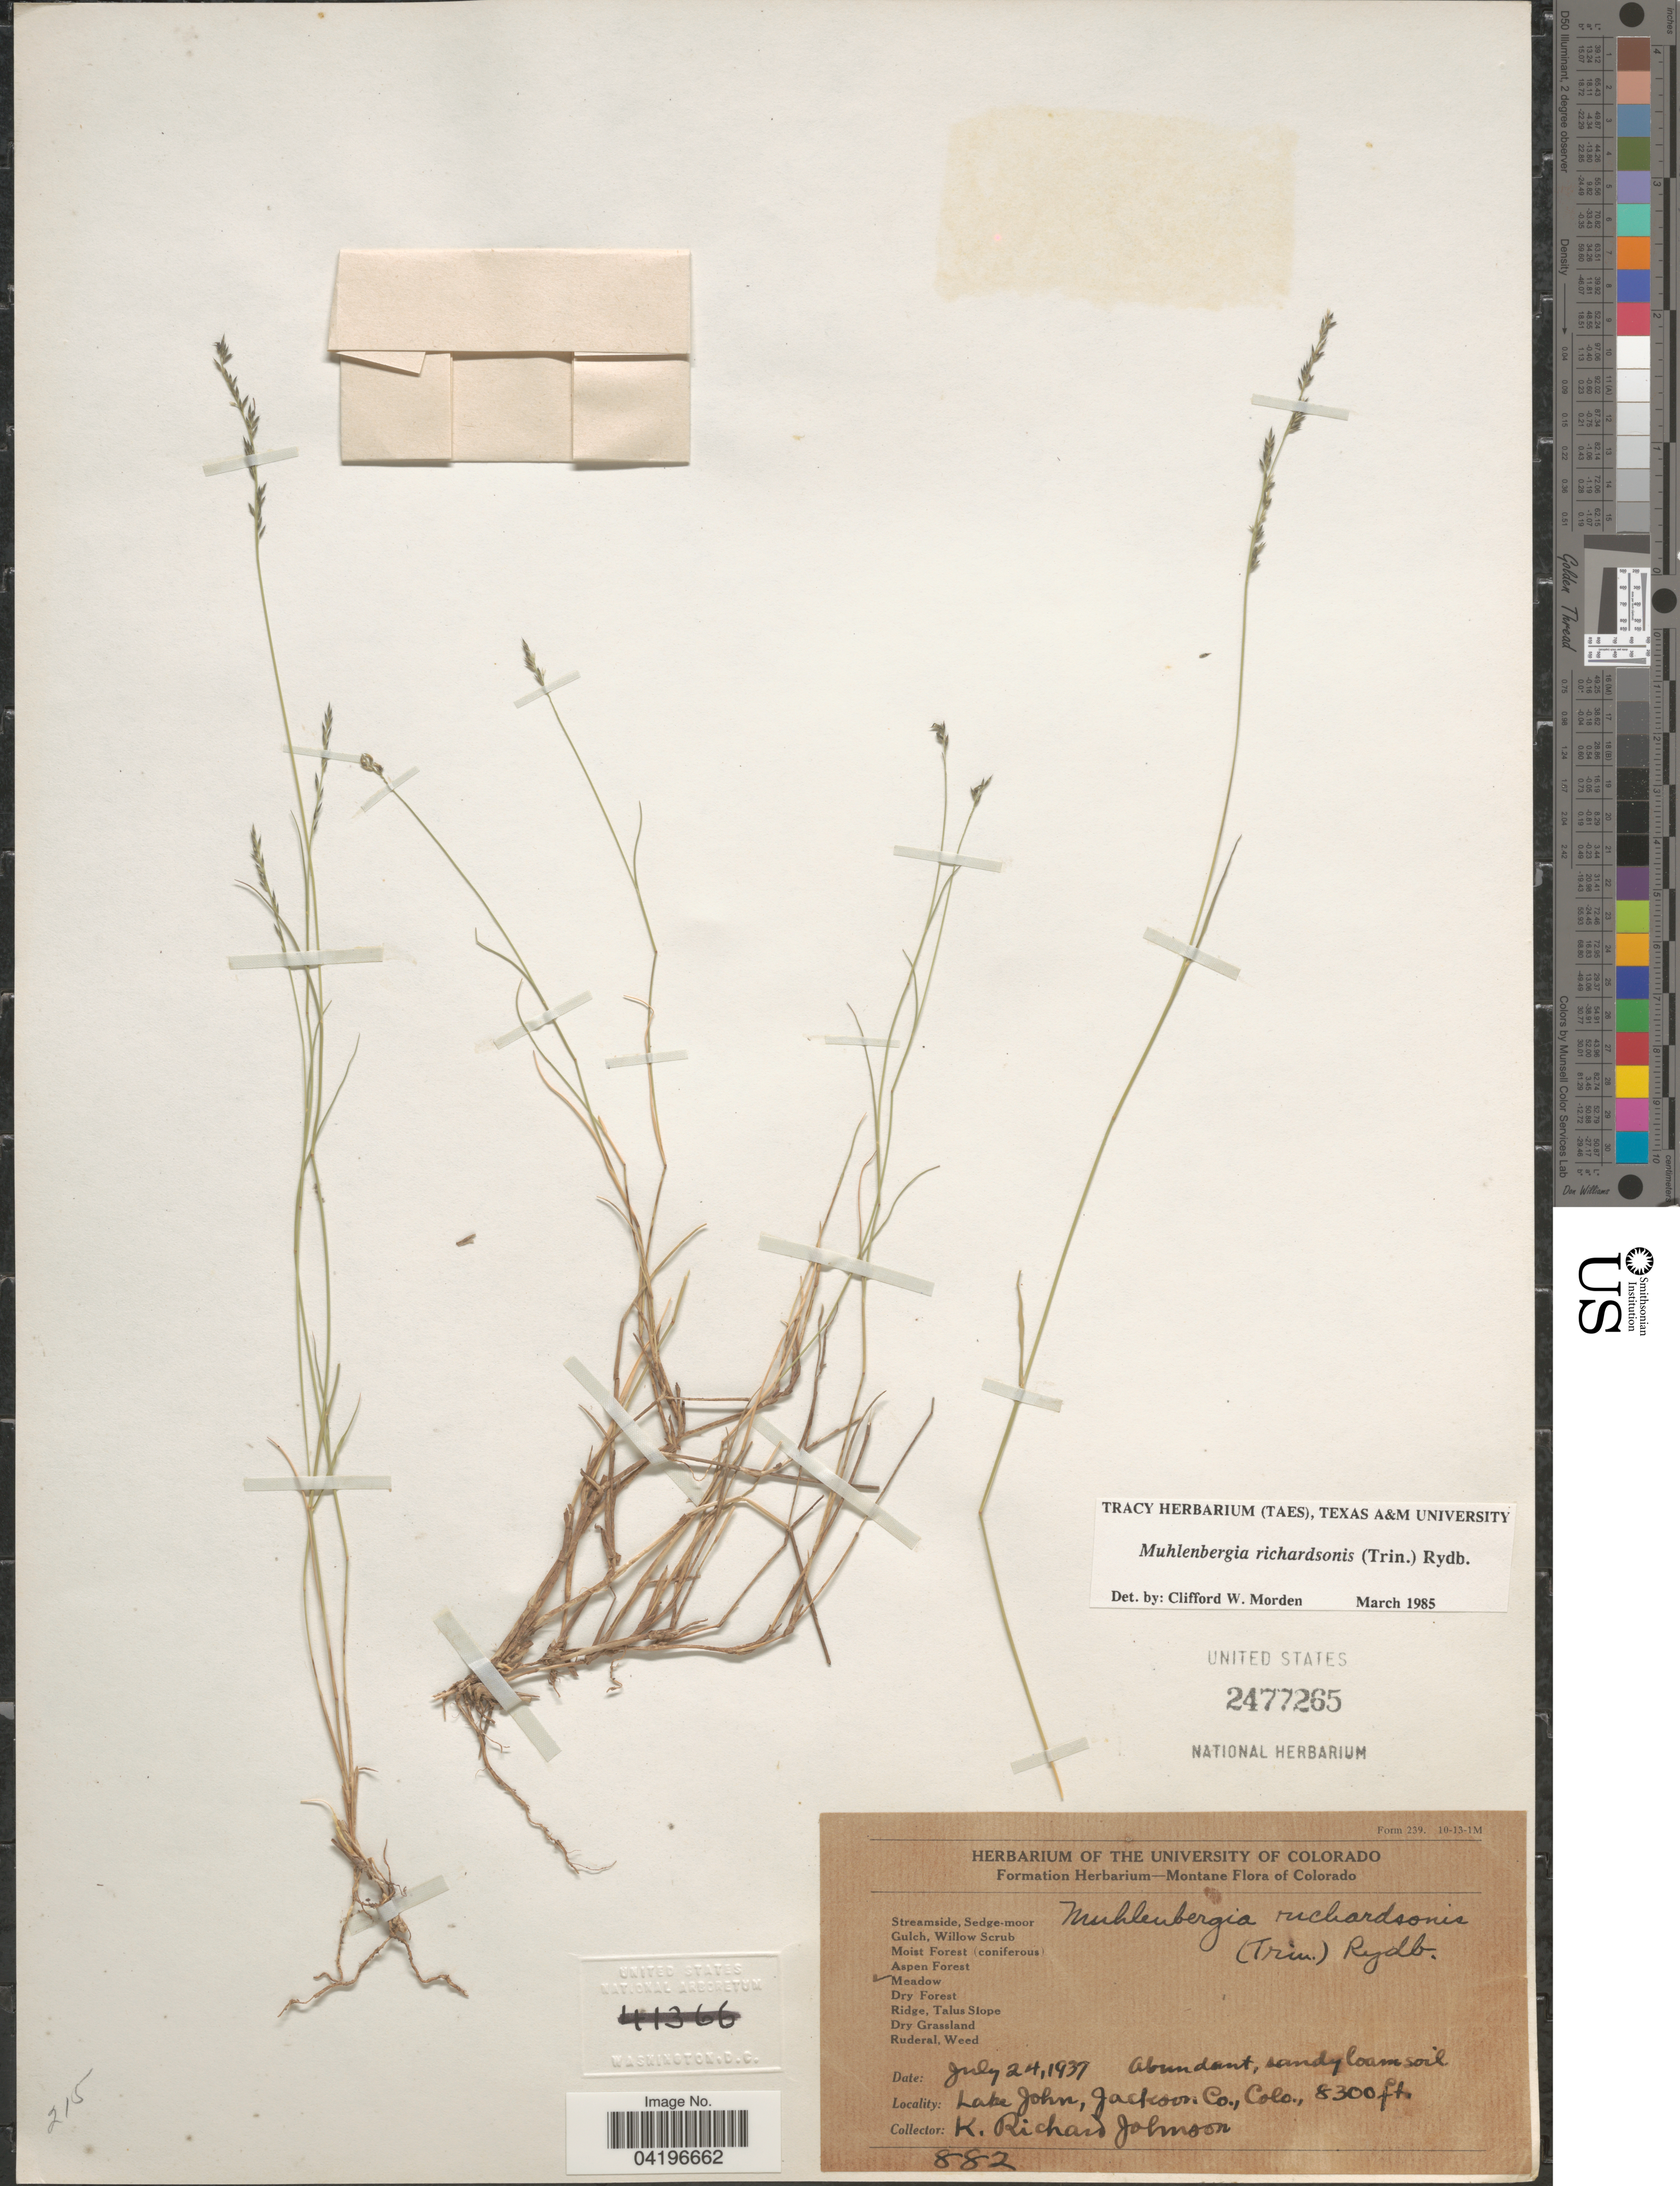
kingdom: Plantae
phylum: Tracheophyta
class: Liliopsida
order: Poales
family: Poaceae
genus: Muhlenbergia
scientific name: Muhlenbergia richardsonis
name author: (Trin.) Rydb.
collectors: K. Johnson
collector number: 882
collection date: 1937-07-24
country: United States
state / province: Colorado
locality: Lake John, Jackson Co.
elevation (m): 2530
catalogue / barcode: US 2477265